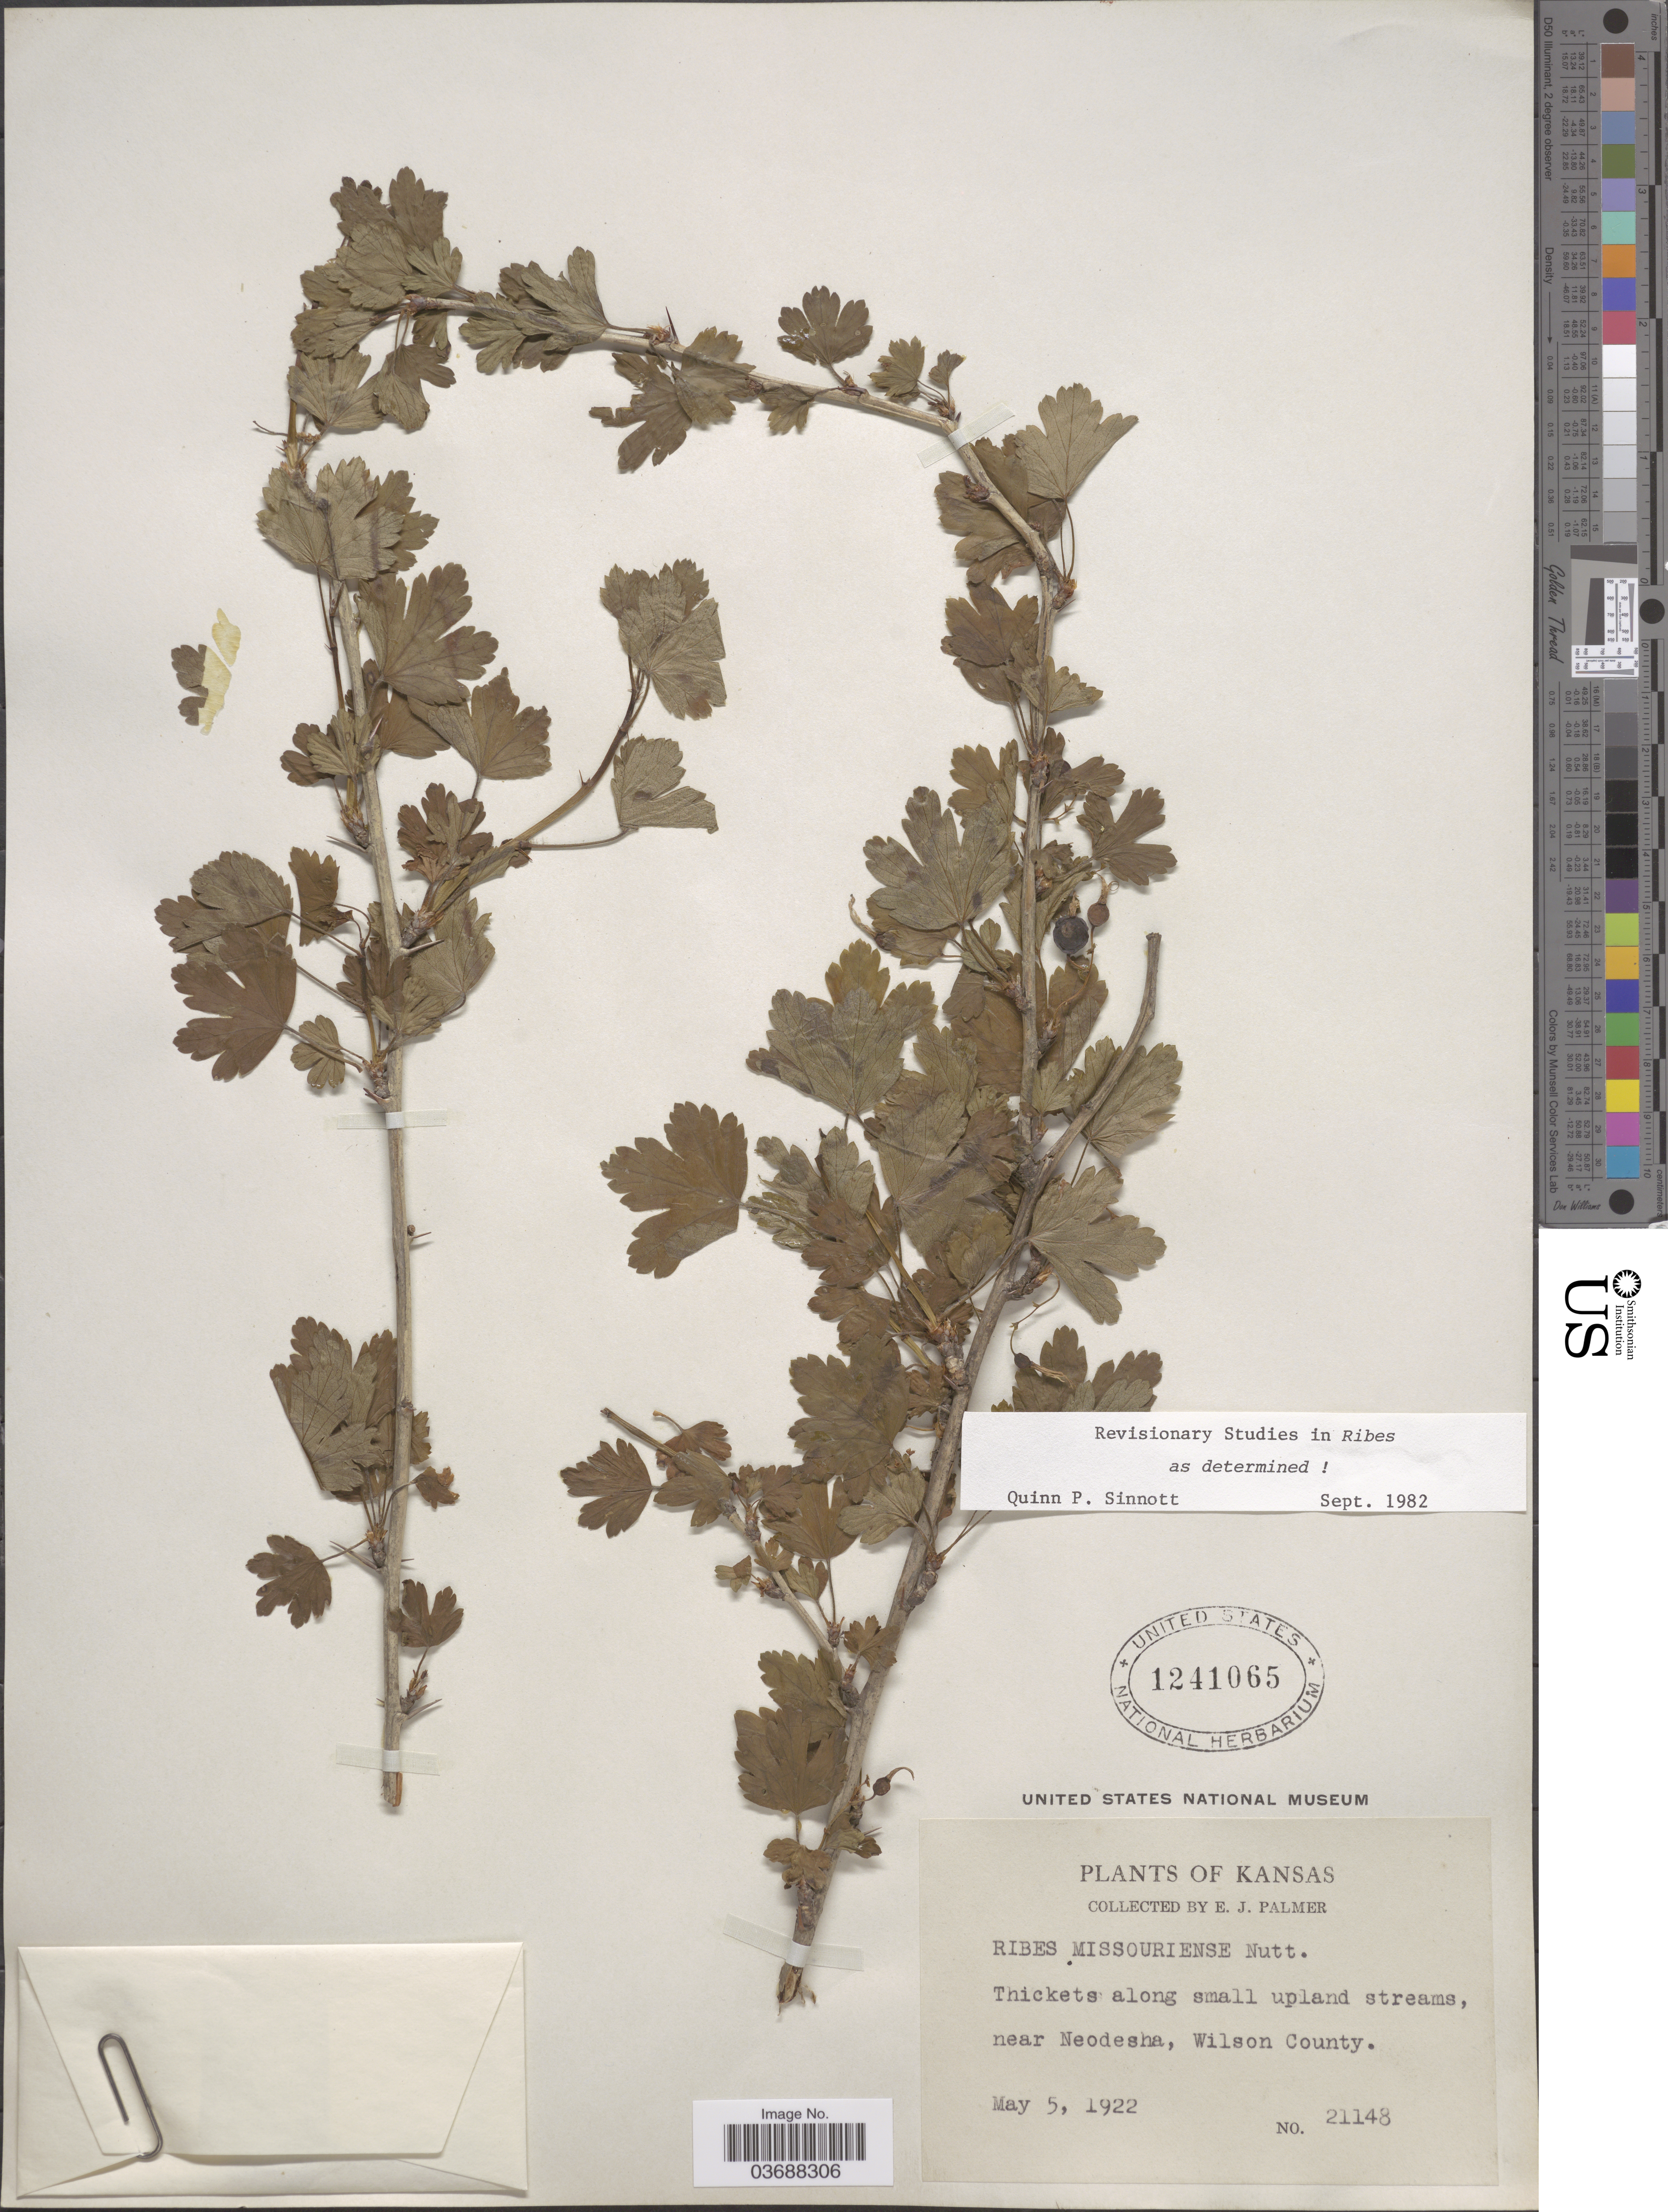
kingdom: Plantae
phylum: Tracheophyta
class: Magnoliopsida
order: Saxifragales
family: Grossulariaceae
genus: Ribes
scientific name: Ribes missouriense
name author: Nutt.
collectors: E. J. Palmer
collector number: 21148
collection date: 1922-05-05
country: United States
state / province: Kansas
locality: Thickets along small upland streams, near Neodesha, Wilson County.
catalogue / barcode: US 1241065